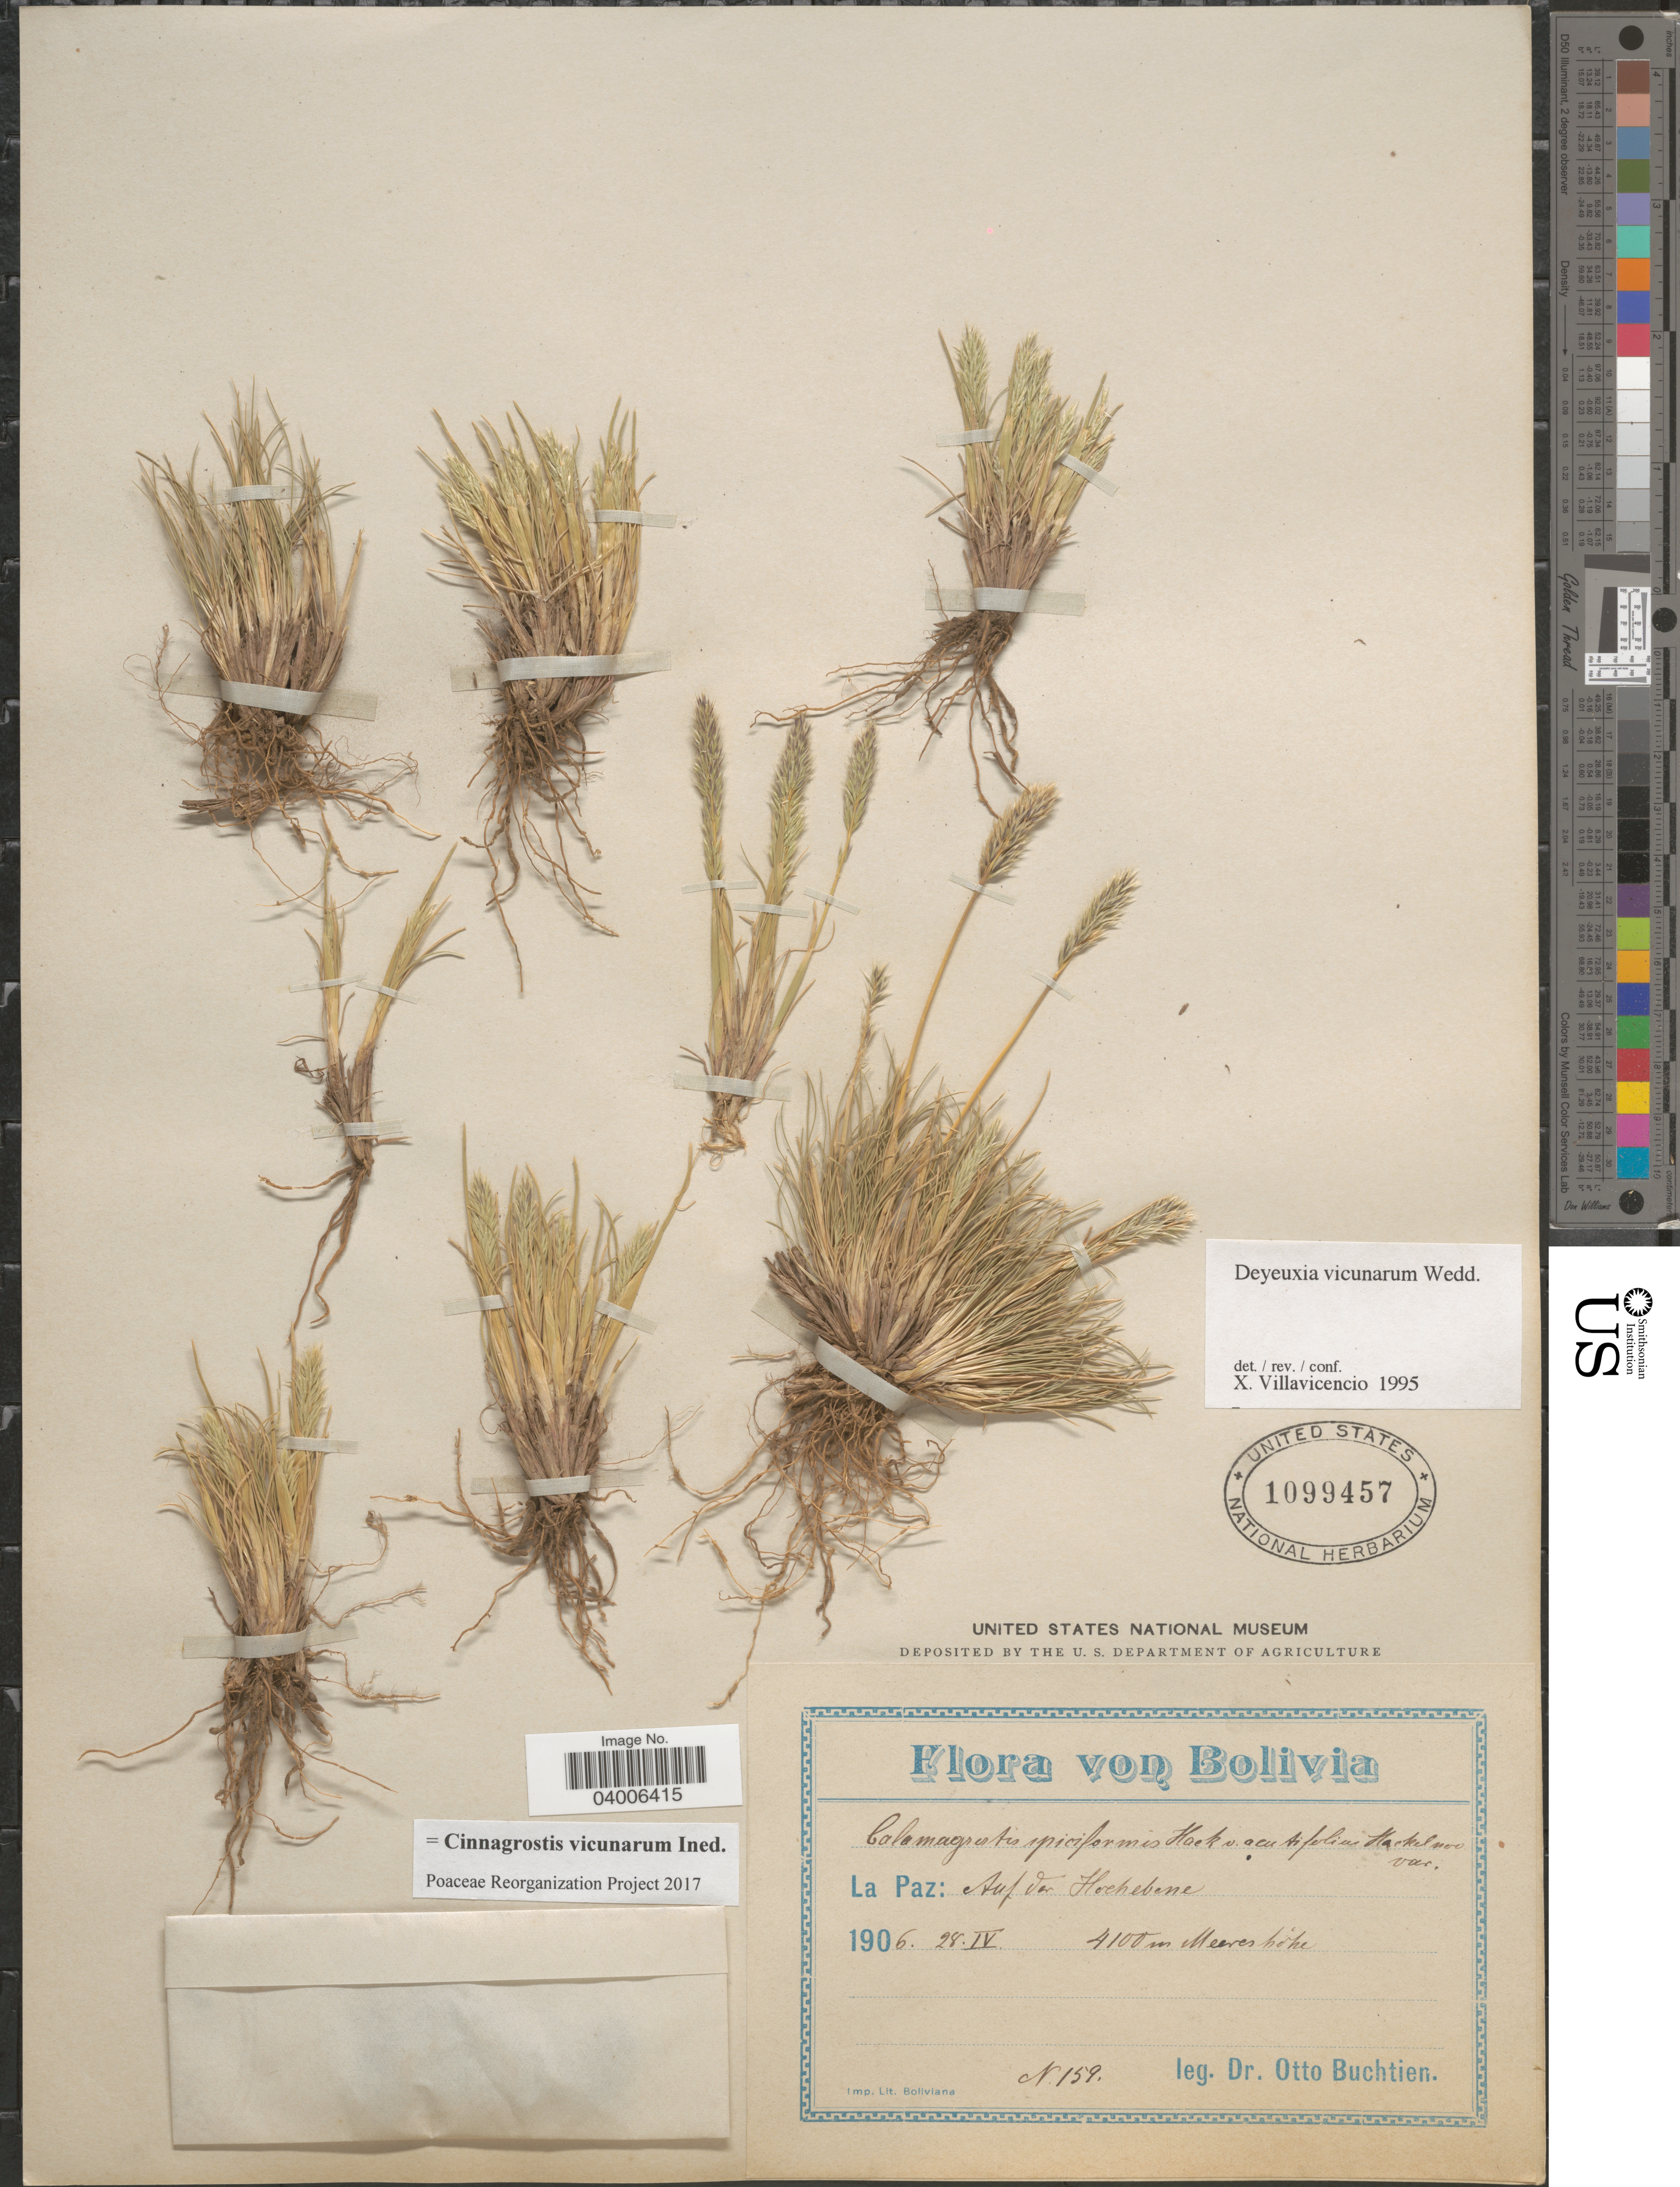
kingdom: Plantae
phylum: Tracheophyta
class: Liliopsida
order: Poales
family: Poaceae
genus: Cinnagrostis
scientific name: Cinnagrostis vicunarum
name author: (Wedd.) P.M. Peterson et al.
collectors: O. Buchtien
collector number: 159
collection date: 1906-04-28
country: Bolivia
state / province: La Paz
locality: Auf der Hochebene.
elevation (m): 4100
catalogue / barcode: US 1099457